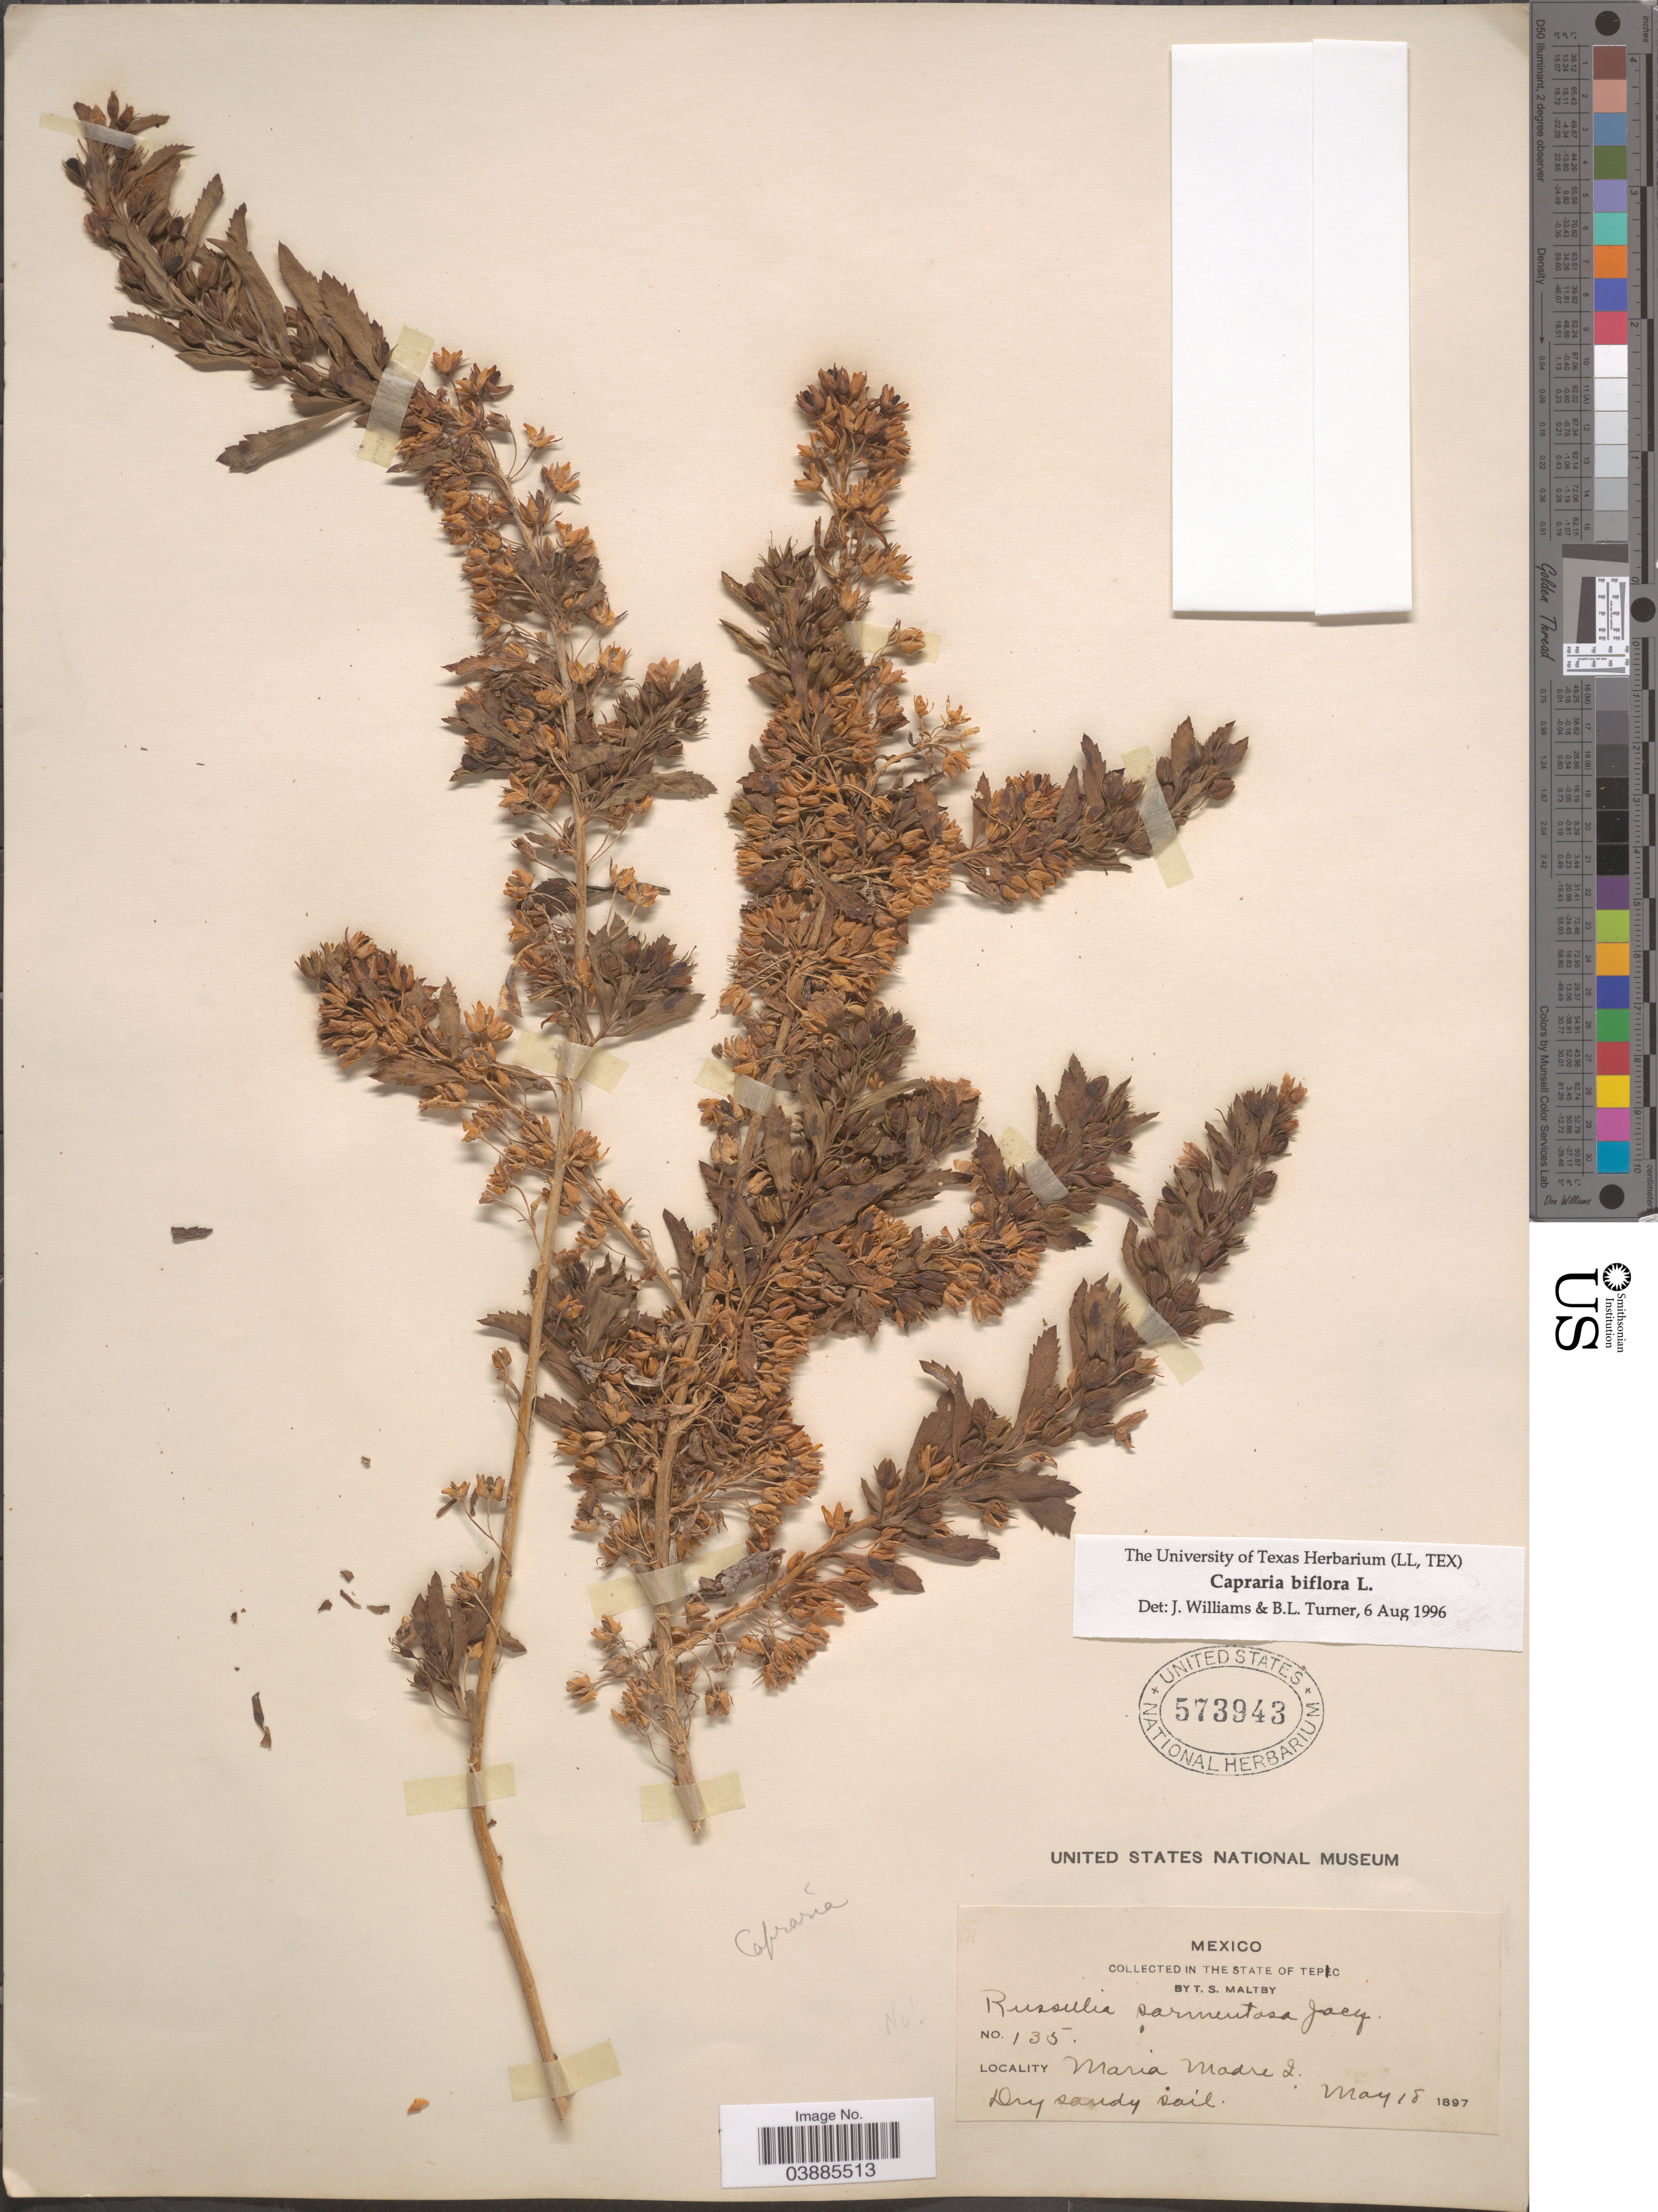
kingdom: Plantae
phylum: Tracheophyta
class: Magnoliopsida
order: Lamiales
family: Scrophulariaceae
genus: Capraria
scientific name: Capraria biflora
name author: L.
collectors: T. S. Maltby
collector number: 135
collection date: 1897-05-18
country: Mexico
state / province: Nayarit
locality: In the State of Tepic. Maria Madre I.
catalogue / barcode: US 573943